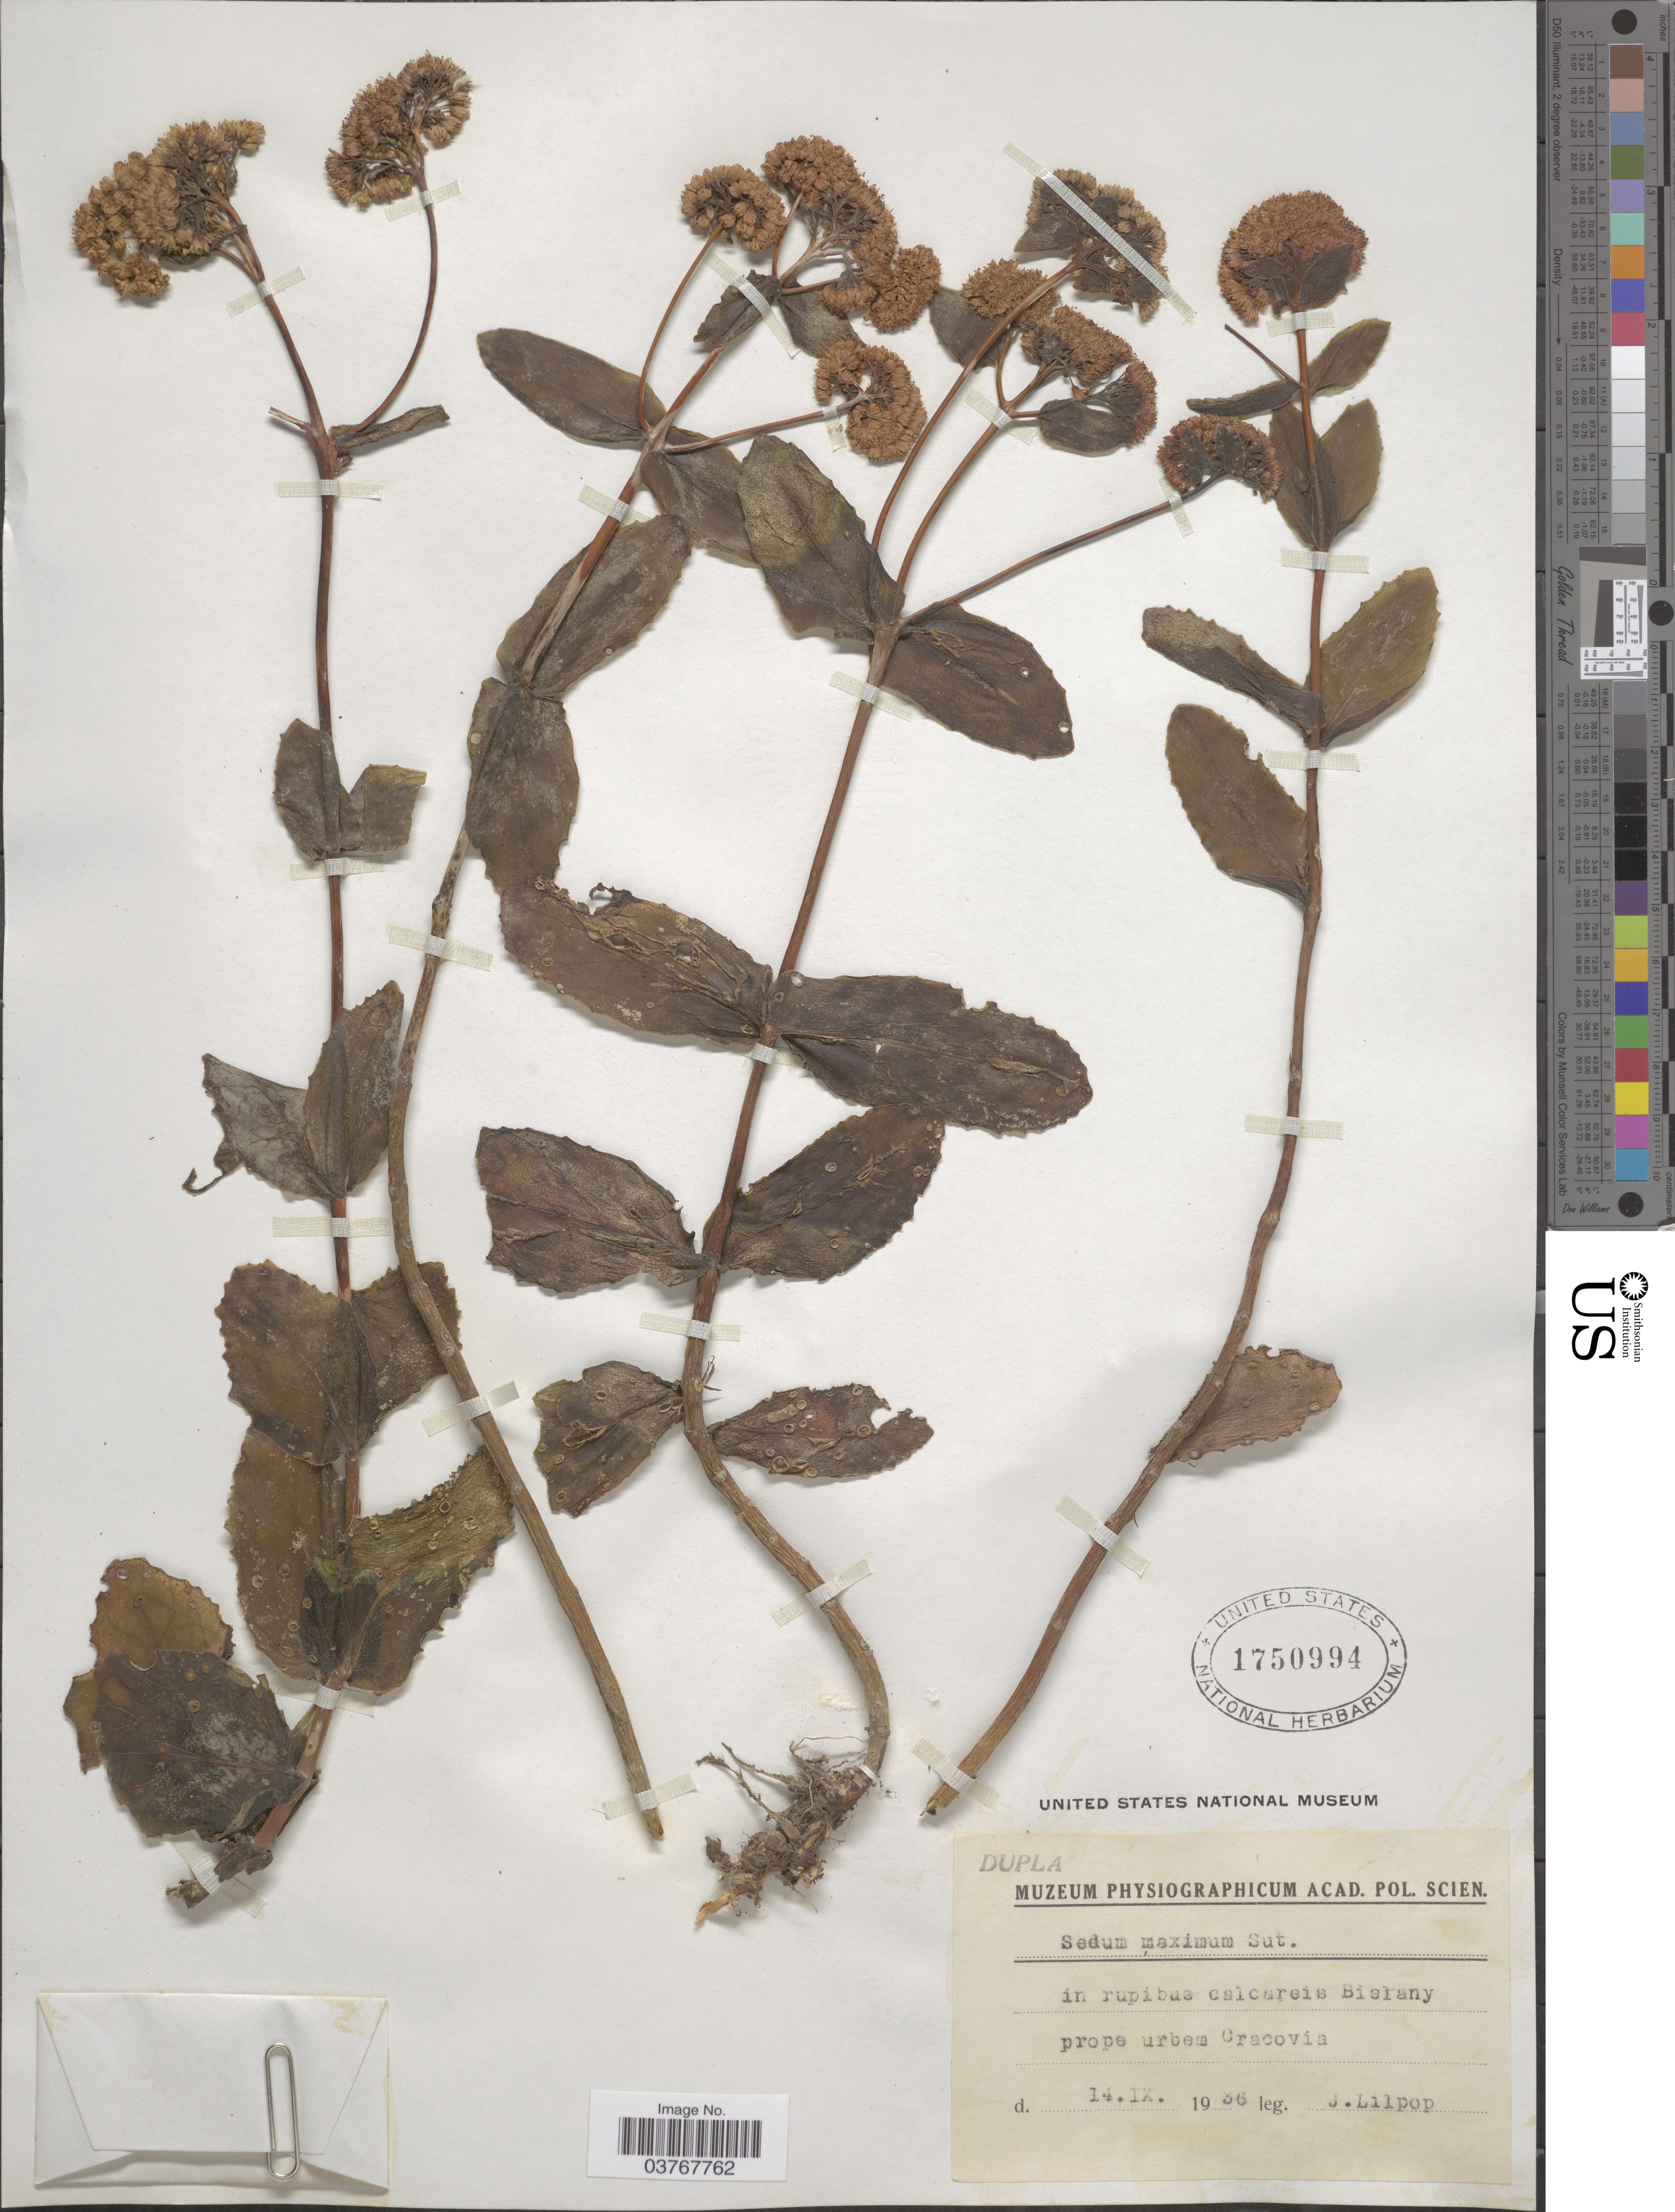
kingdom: Plantae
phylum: Tracheophyta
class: Magnoliopsida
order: Saxifragales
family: Crassulaceae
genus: Hylotelephium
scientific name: Hylotelephium maximum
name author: (L.) Holub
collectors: J. Lilpop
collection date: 1936-09-14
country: Poland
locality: In rupibus calcareis Bielany prope urbem Cracovia.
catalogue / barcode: US 1750994